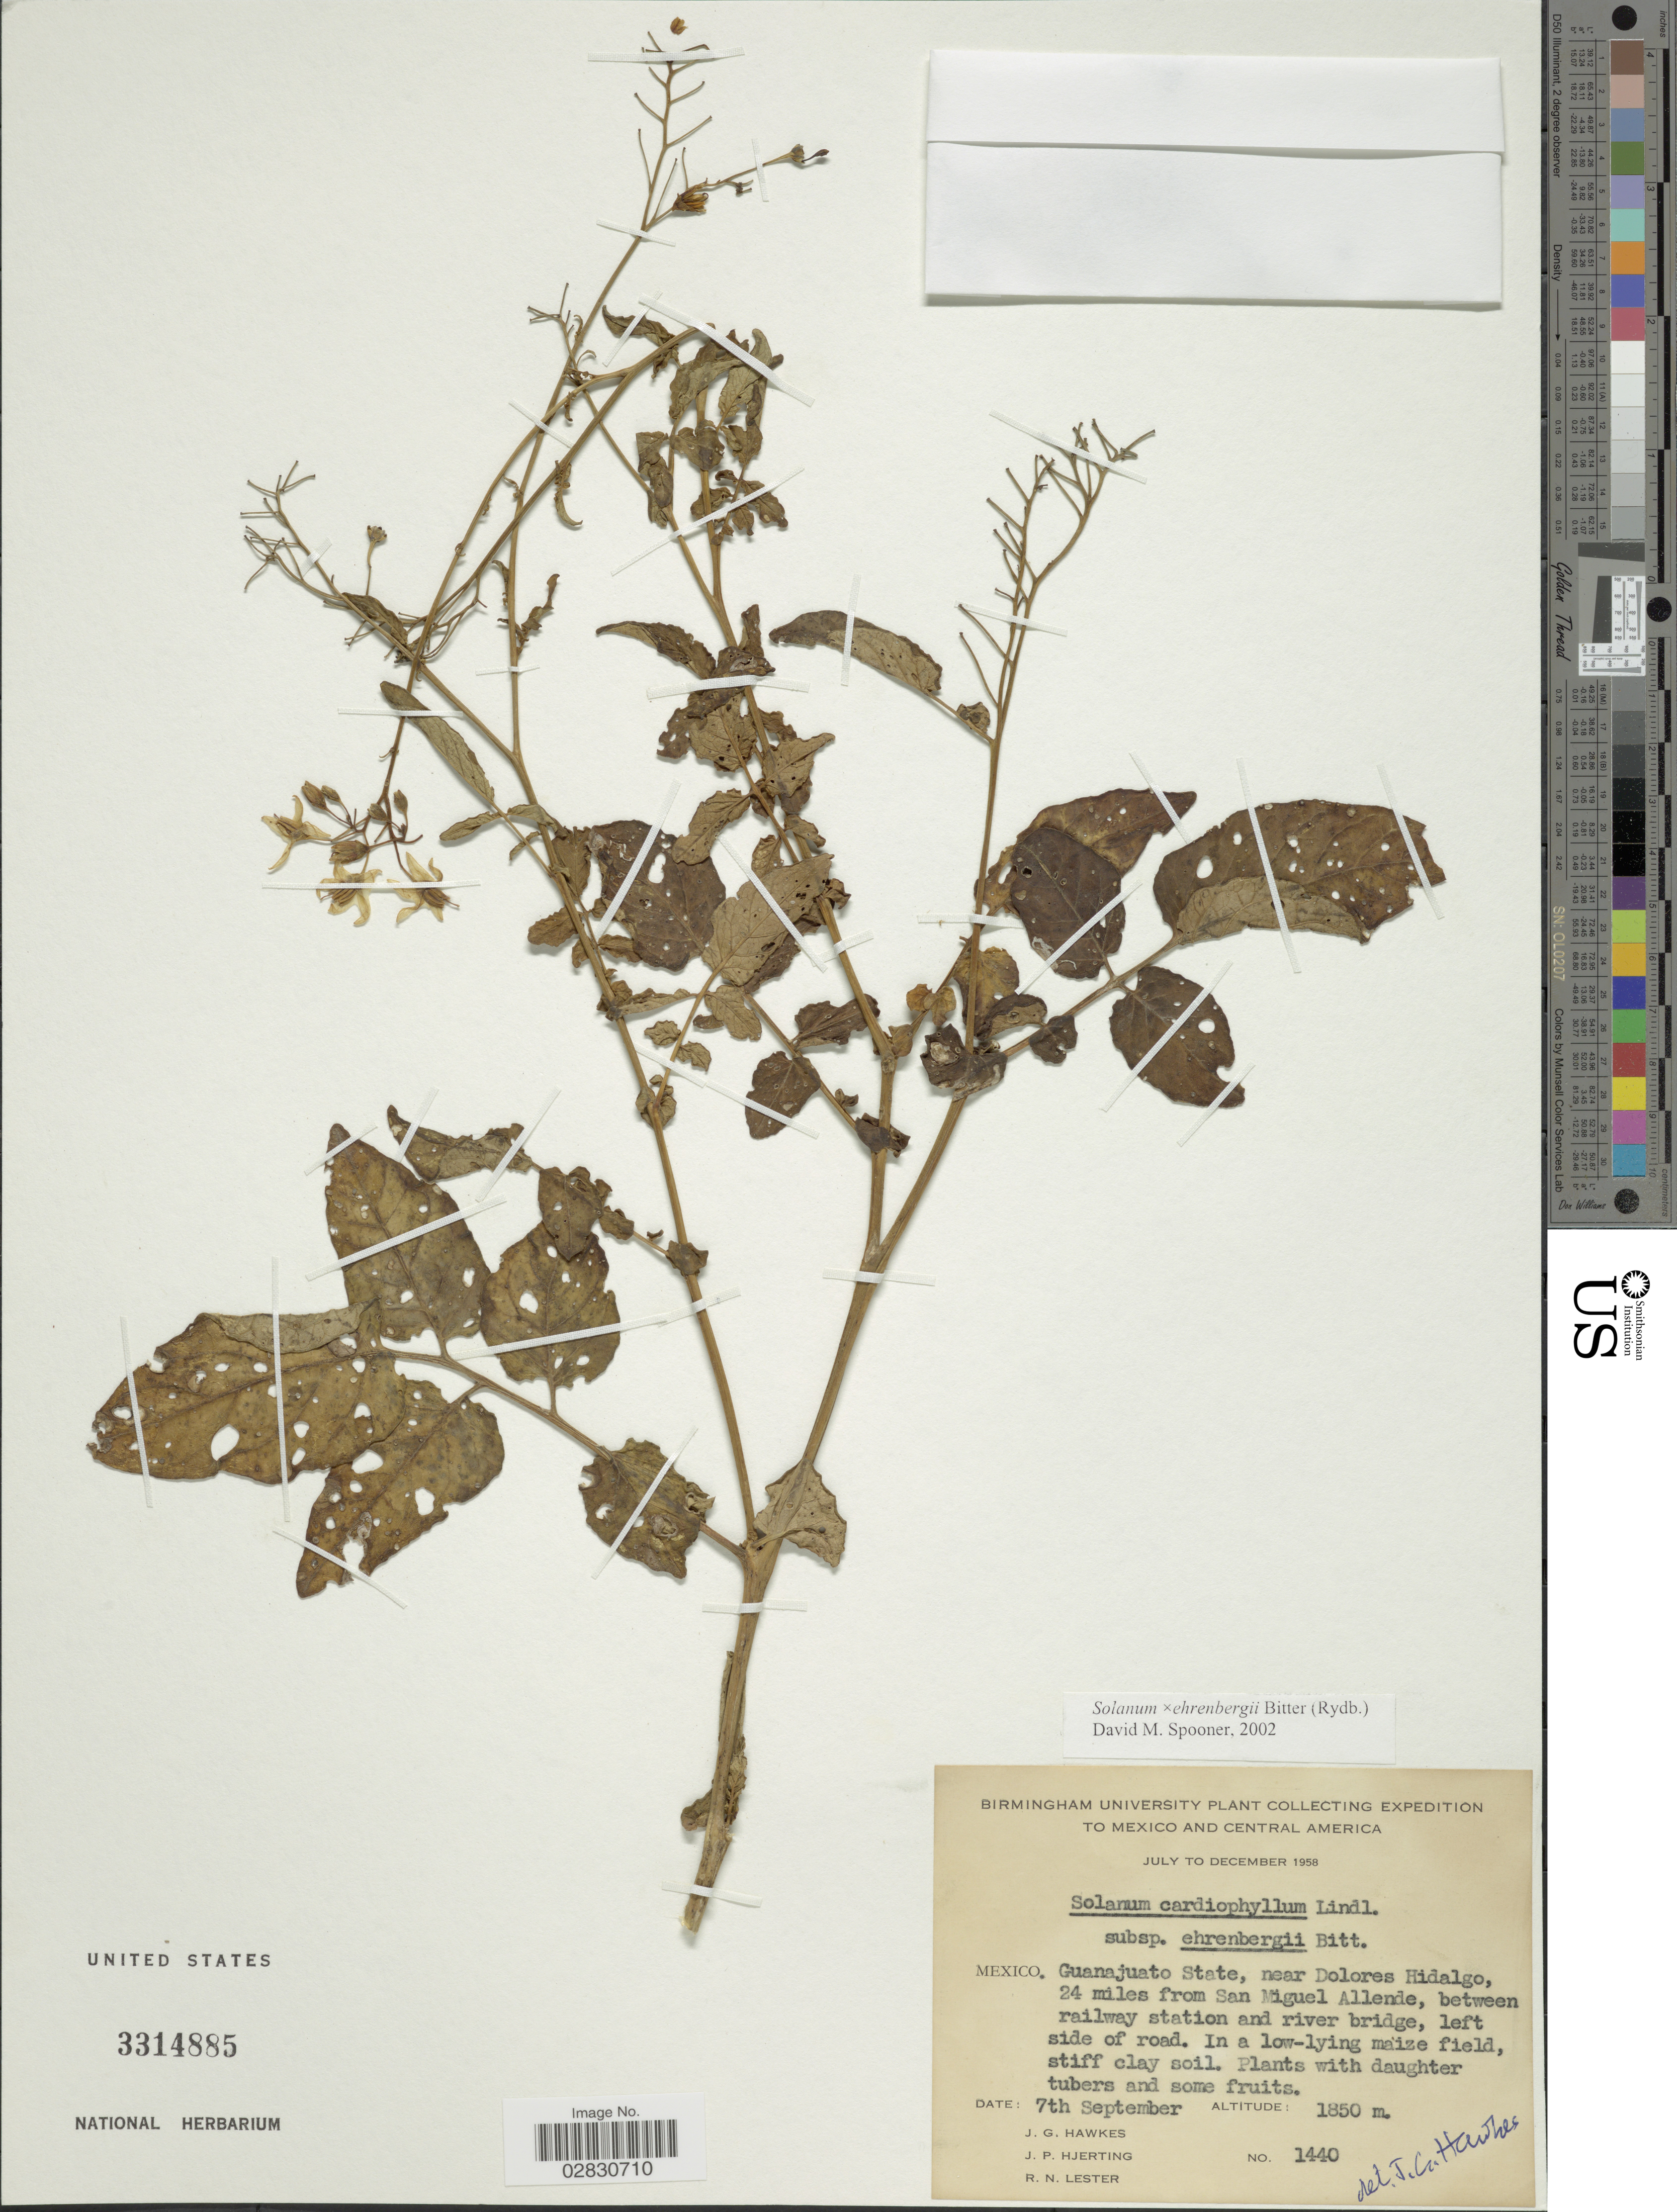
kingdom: Plantae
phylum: Tracheophyta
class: Magnoliopsida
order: Solanales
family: Solanaceae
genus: Solanum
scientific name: Solanum ehrenbergii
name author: Rydb.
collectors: J. Hawkes, J. P. Hjerting & R. Lester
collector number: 1440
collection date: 1958-09-07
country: Mexico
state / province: Guanajuato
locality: Guanajuato State, near Dolores Hidalgo, 24 miles from San Miguel Allende, between railway station and river bridge, left side of road.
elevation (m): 1850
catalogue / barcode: US 3314885